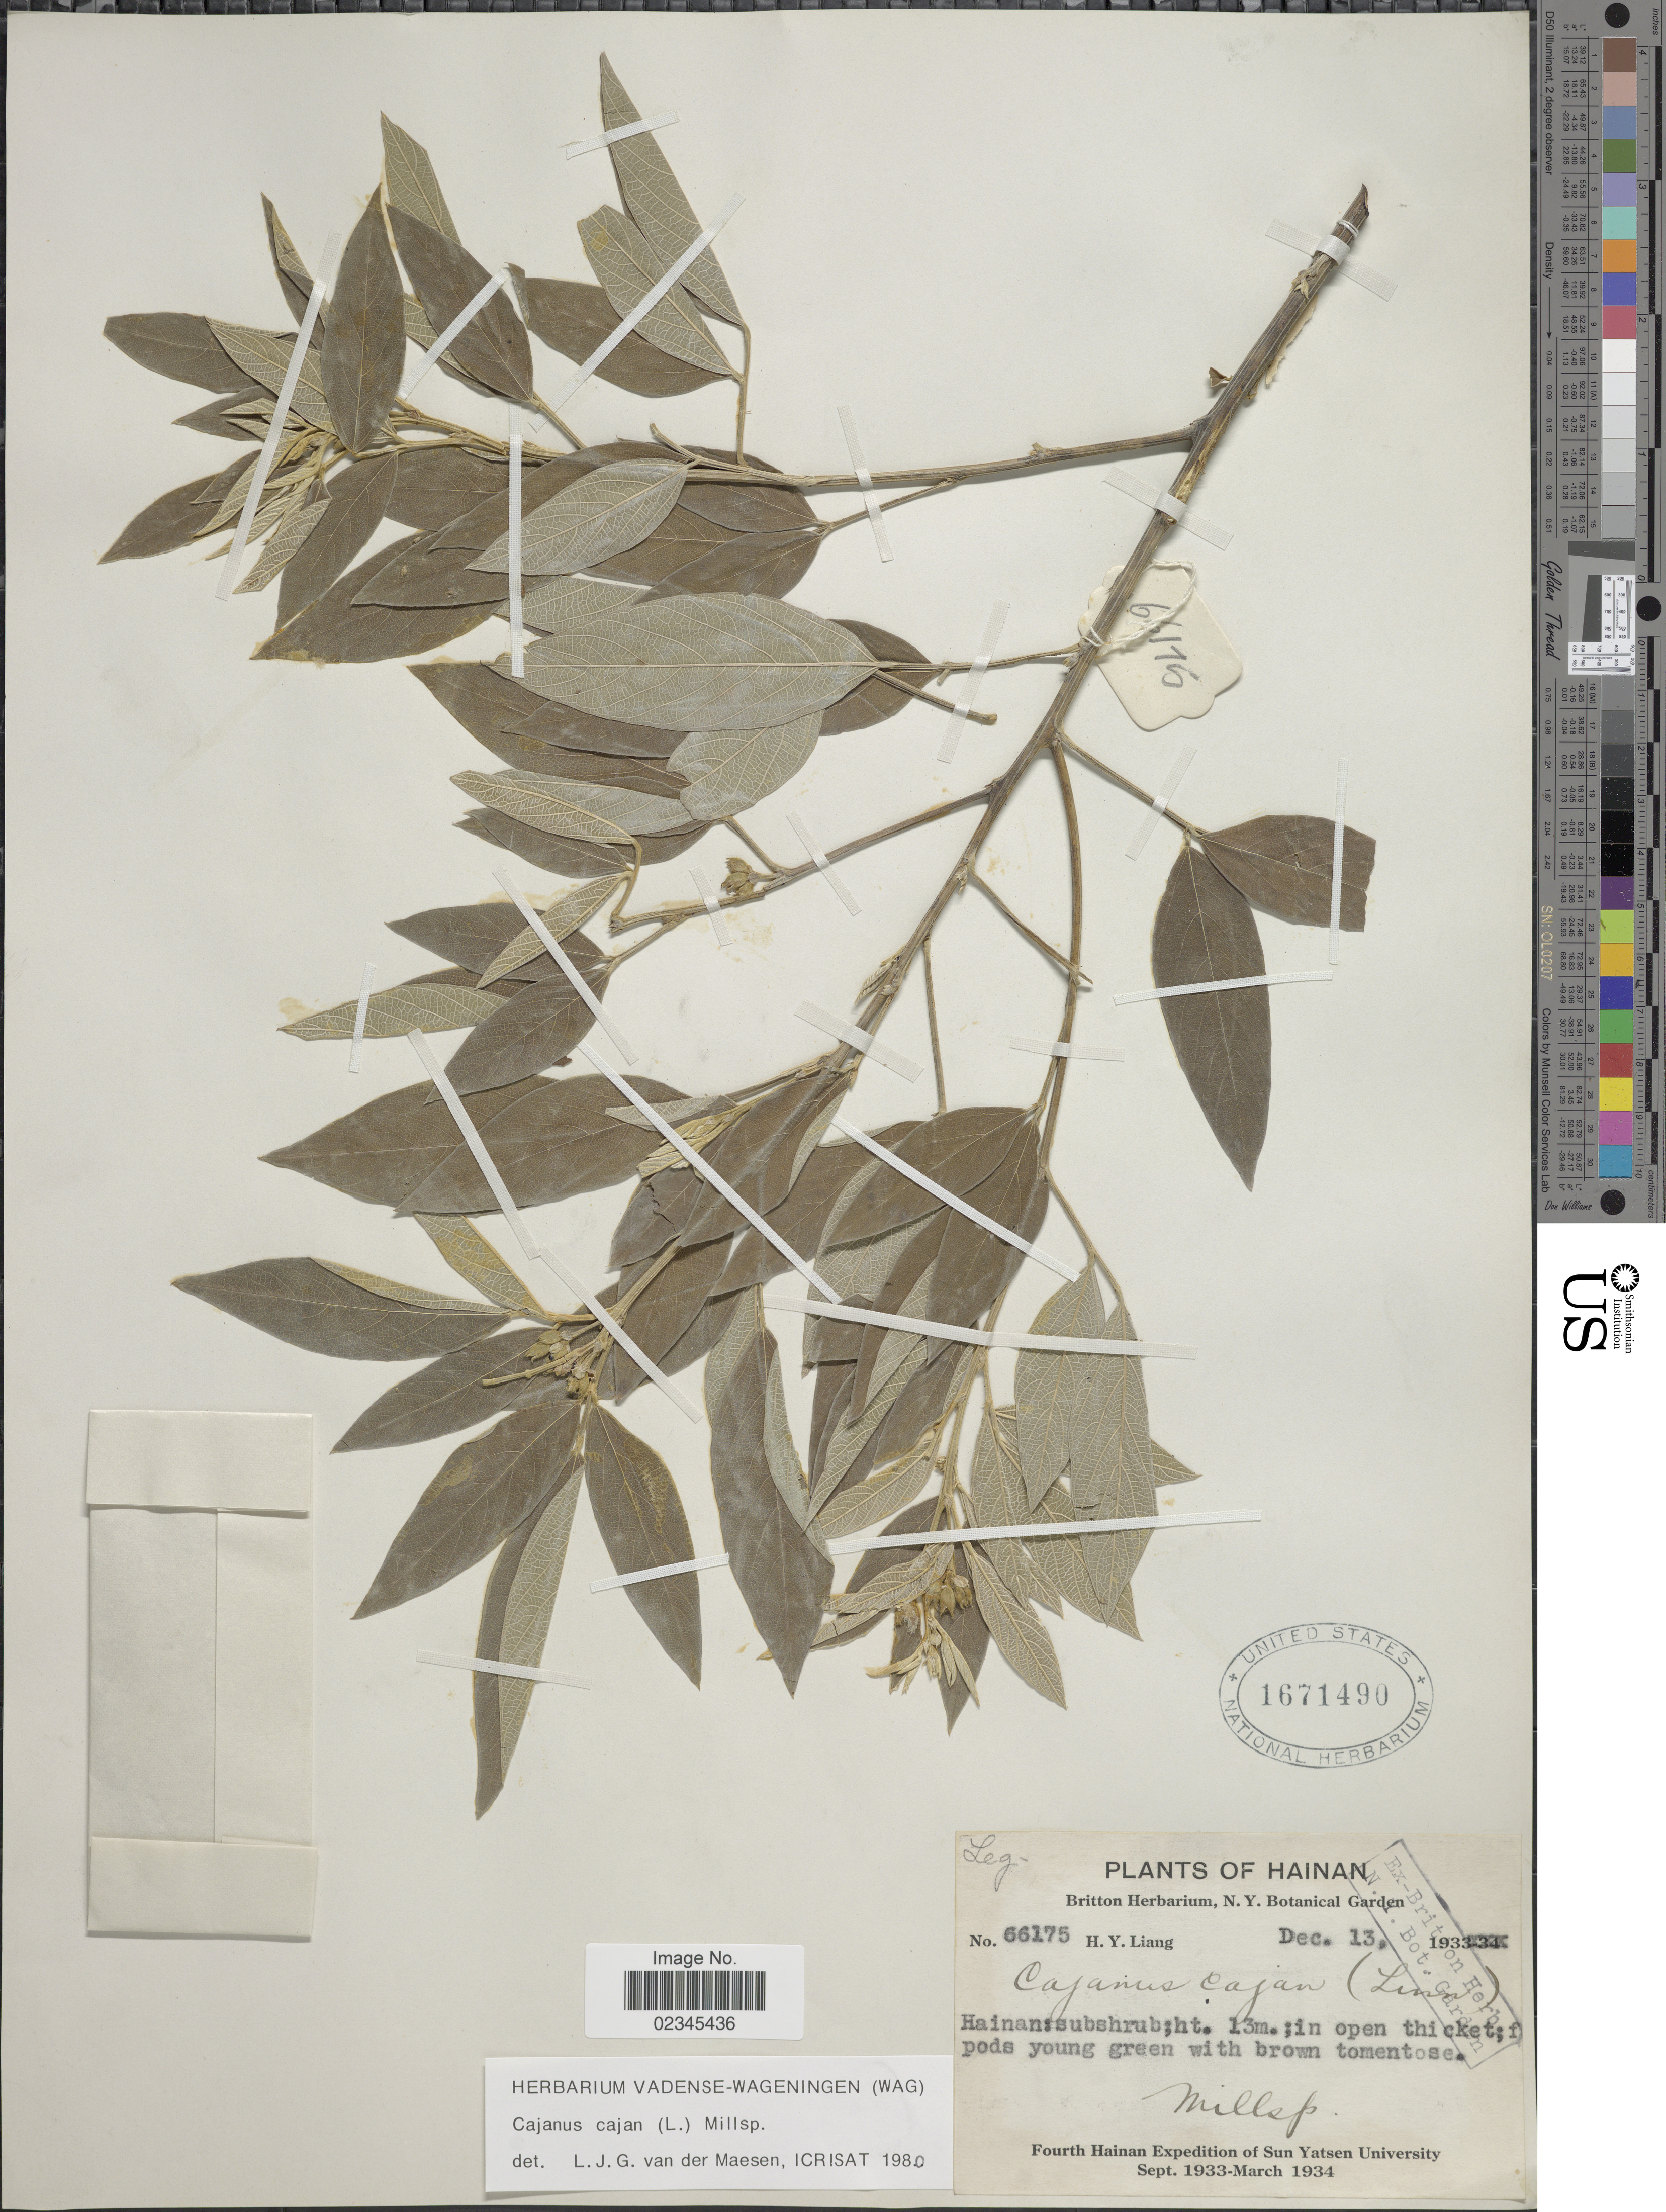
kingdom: Plantae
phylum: Tracheophyta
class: Magnoliopsida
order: Fabales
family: Fabaceae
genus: Cajanus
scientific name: Cajanus cajan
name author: (L.) Huth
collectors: H. Y. Liang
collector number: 66175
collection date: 1933-12-13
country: China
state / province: Hainan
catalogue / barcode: US 1671490